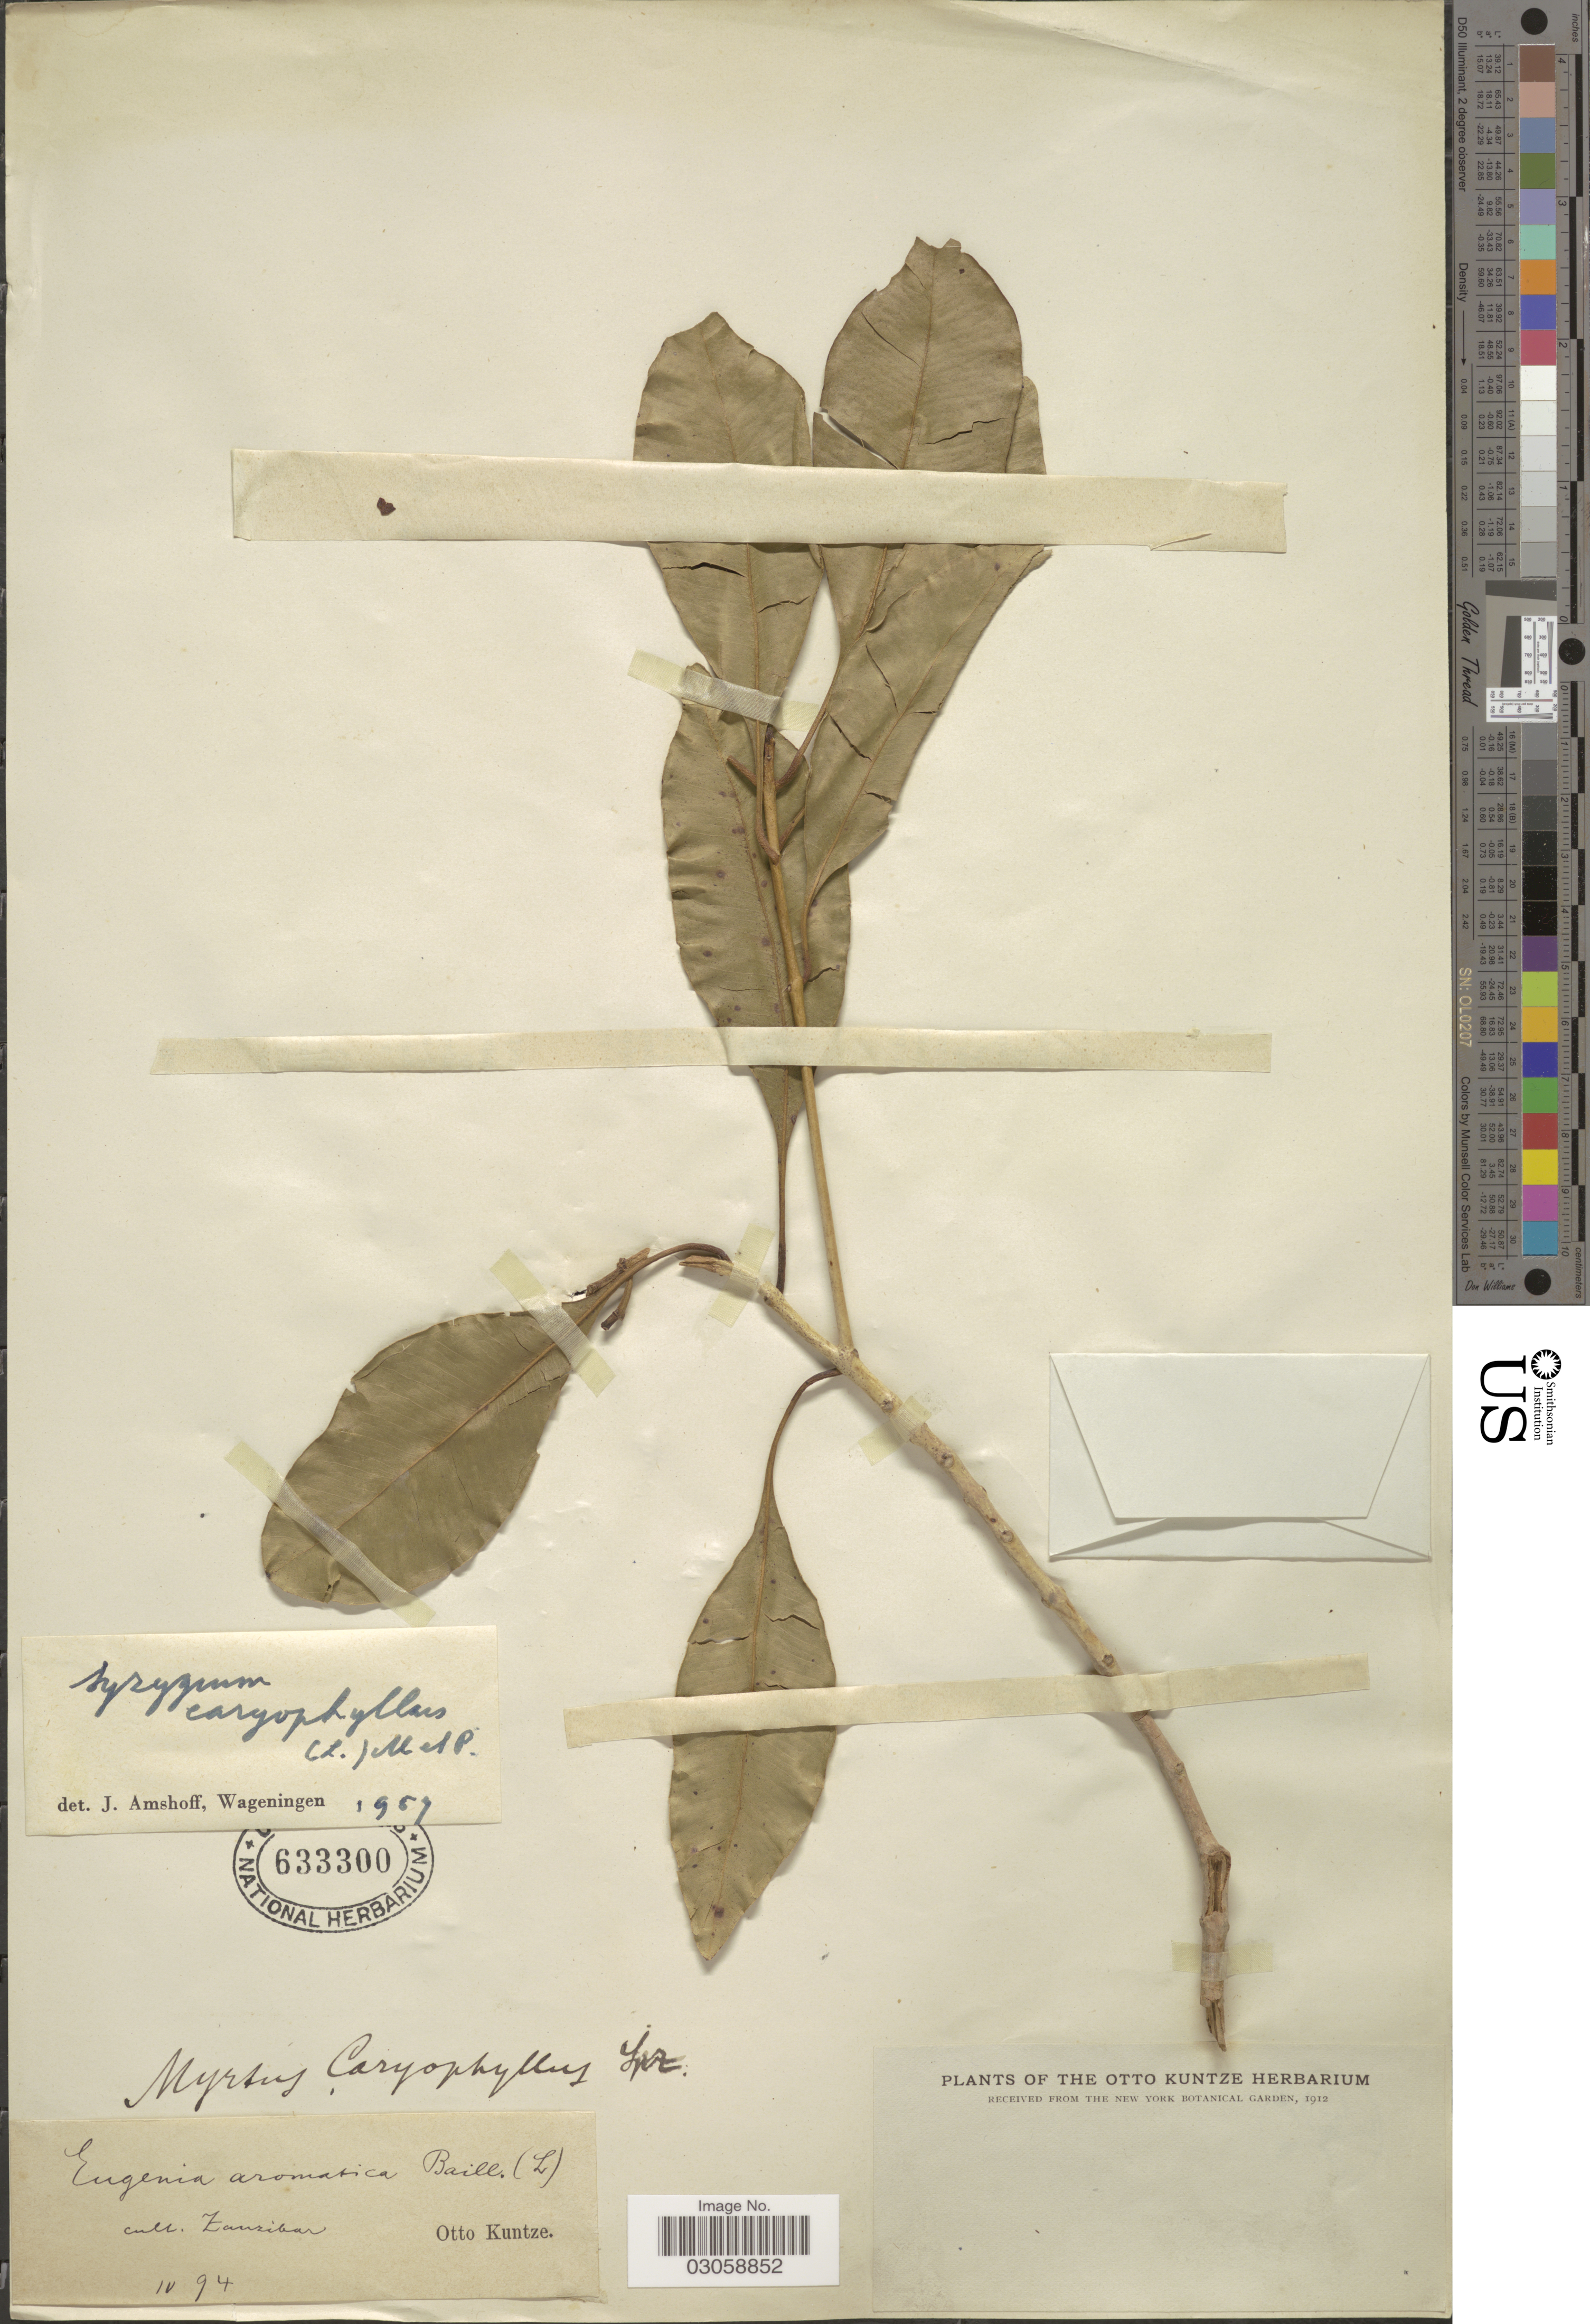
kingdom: Plantae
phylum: Tracheophyta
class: Magnoliopsida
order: Myrtales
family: Myrtaceae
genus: Syzygium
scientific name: Syzygium aromaticum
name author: (L.) Merr. & L.M. Perry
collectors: C.E.O. Kuntze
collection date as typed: Transcribed d/m/y: /4/94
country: Tanzania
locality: Cult. Zanzibar.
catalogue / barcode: US 633300